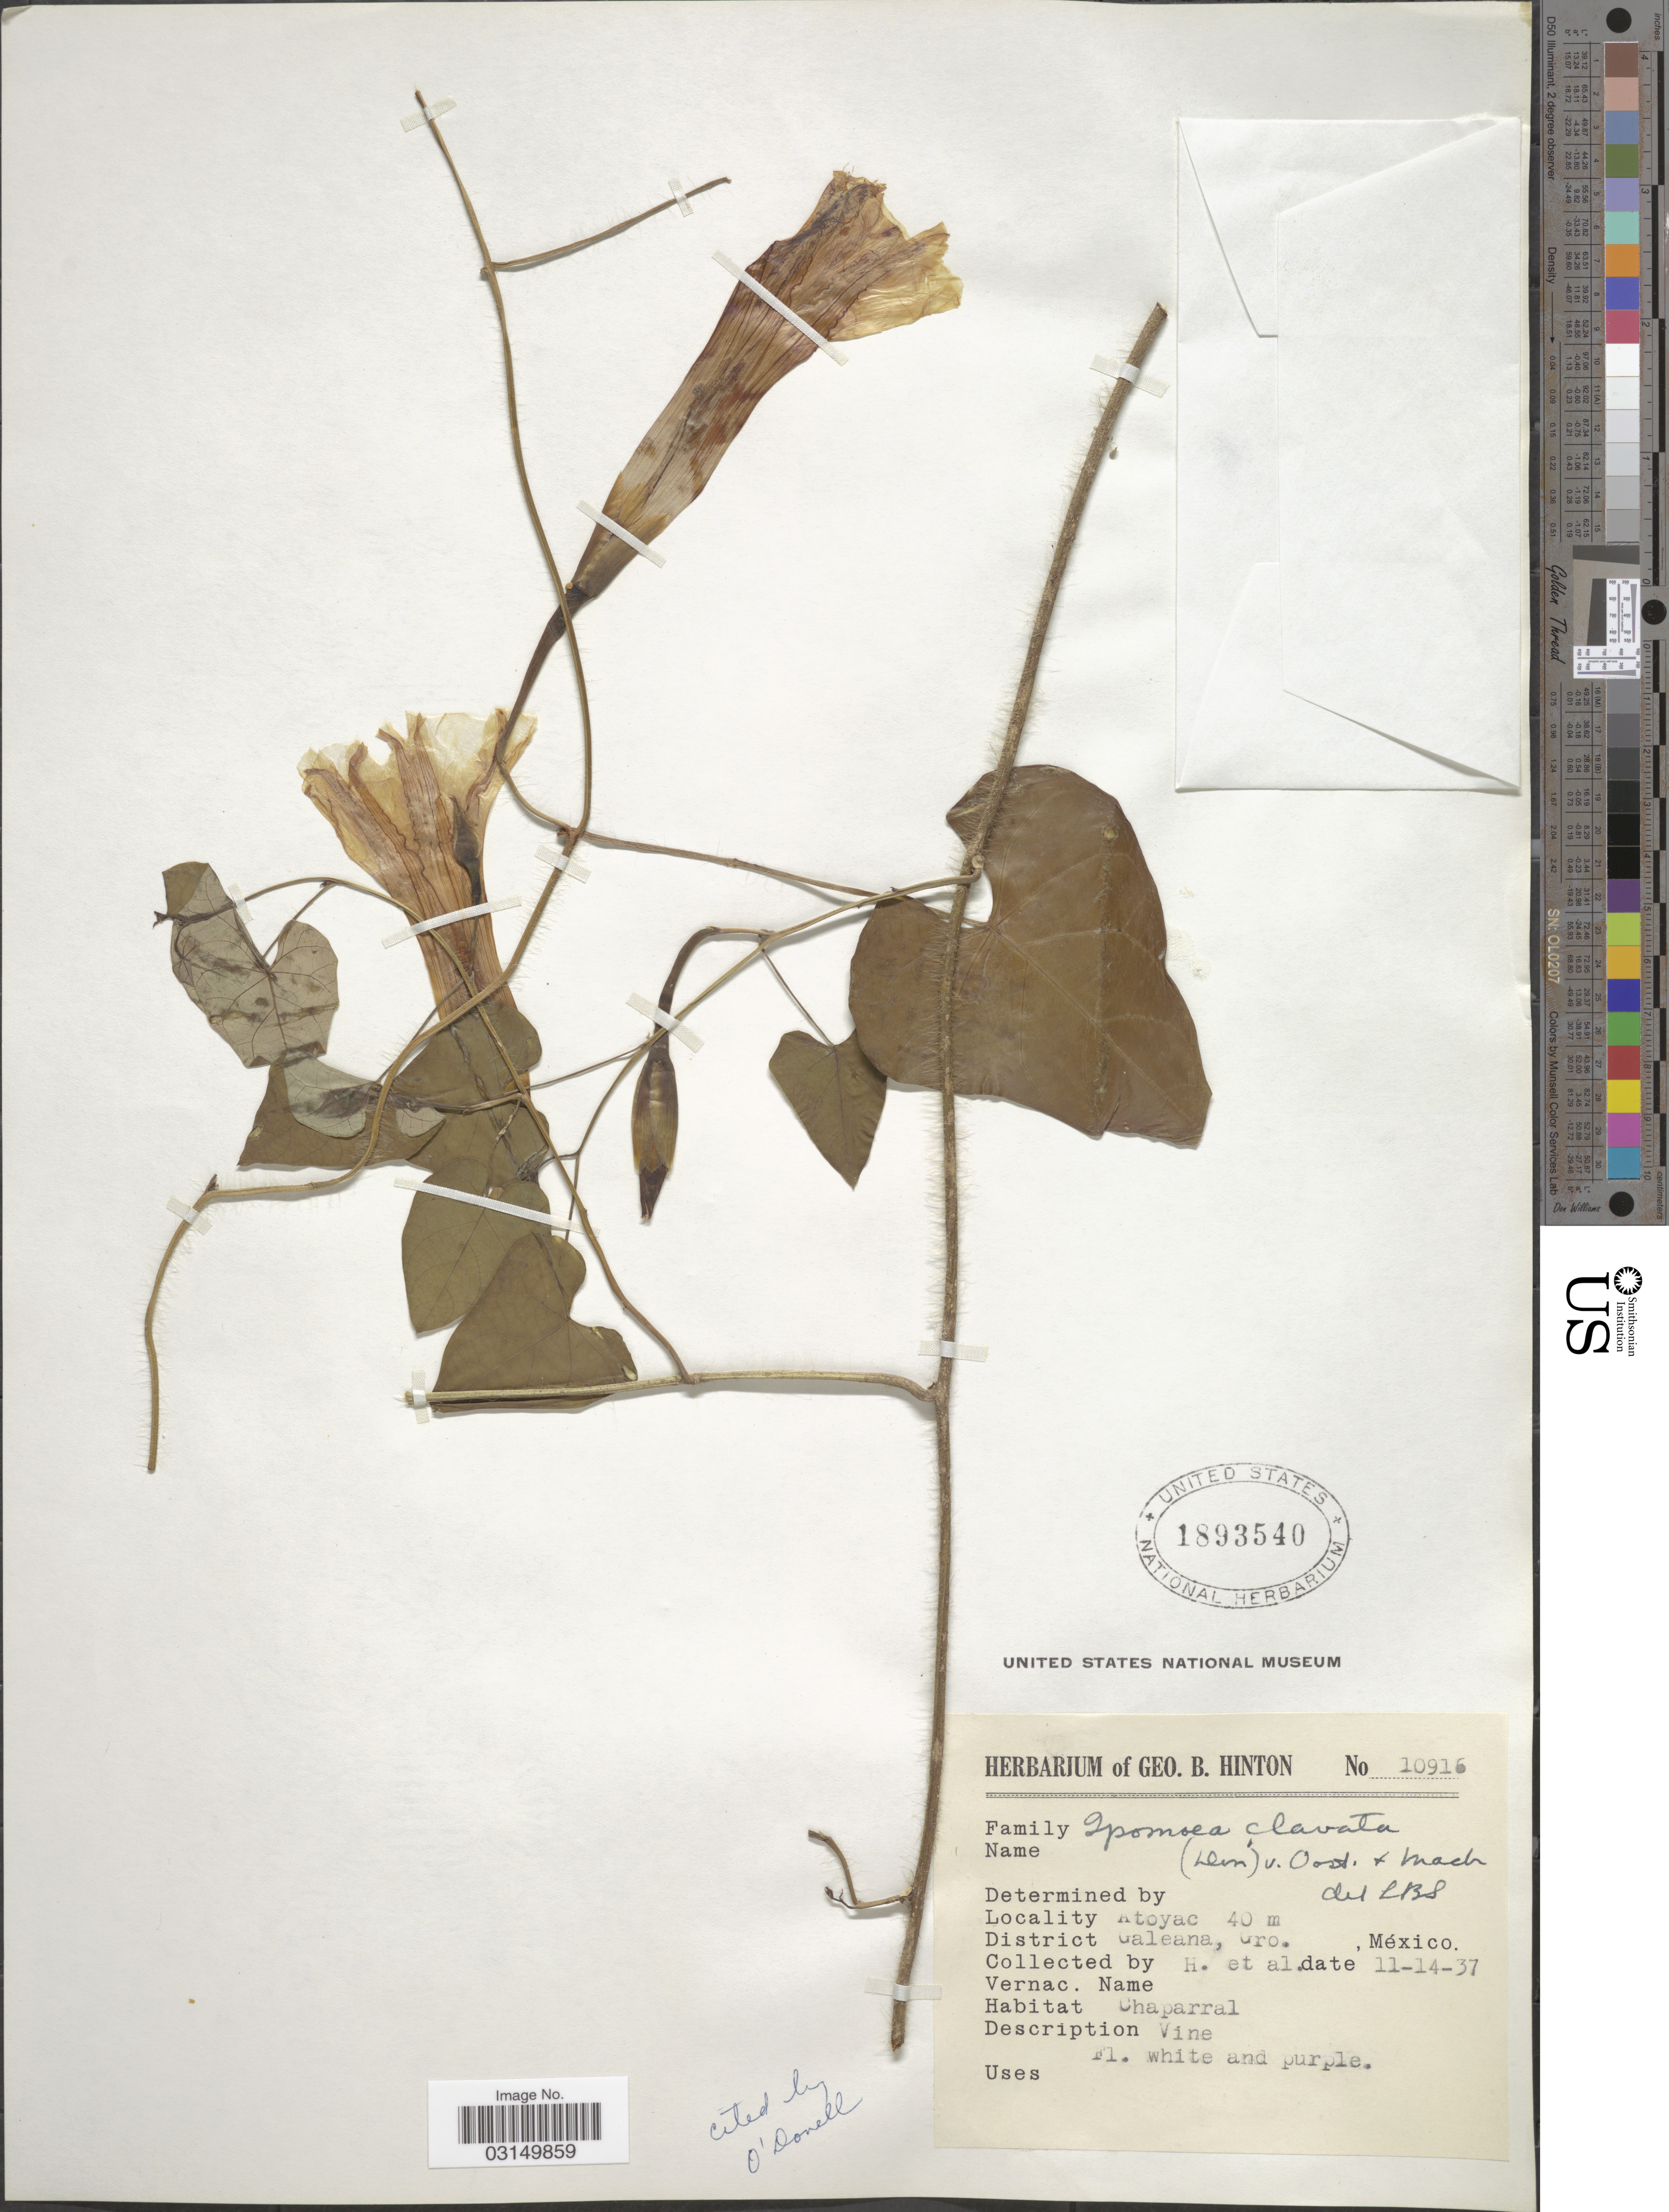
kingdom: Plantae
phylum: Tracheophyta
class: Magnoliopsida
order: Solanales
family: Convolvulaceae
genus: Ipomoea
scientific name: Ipomoea clavata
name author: (G. Don) J.F. Macbr.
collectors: G. B. Hinton & et al.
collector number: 10916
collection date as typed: Transcribed d/m/y: 14/11/37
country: Mexico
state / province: Guerrero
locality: Atoyac, District Galeana, Gro., México.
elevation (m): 40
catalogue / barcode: US 1893540